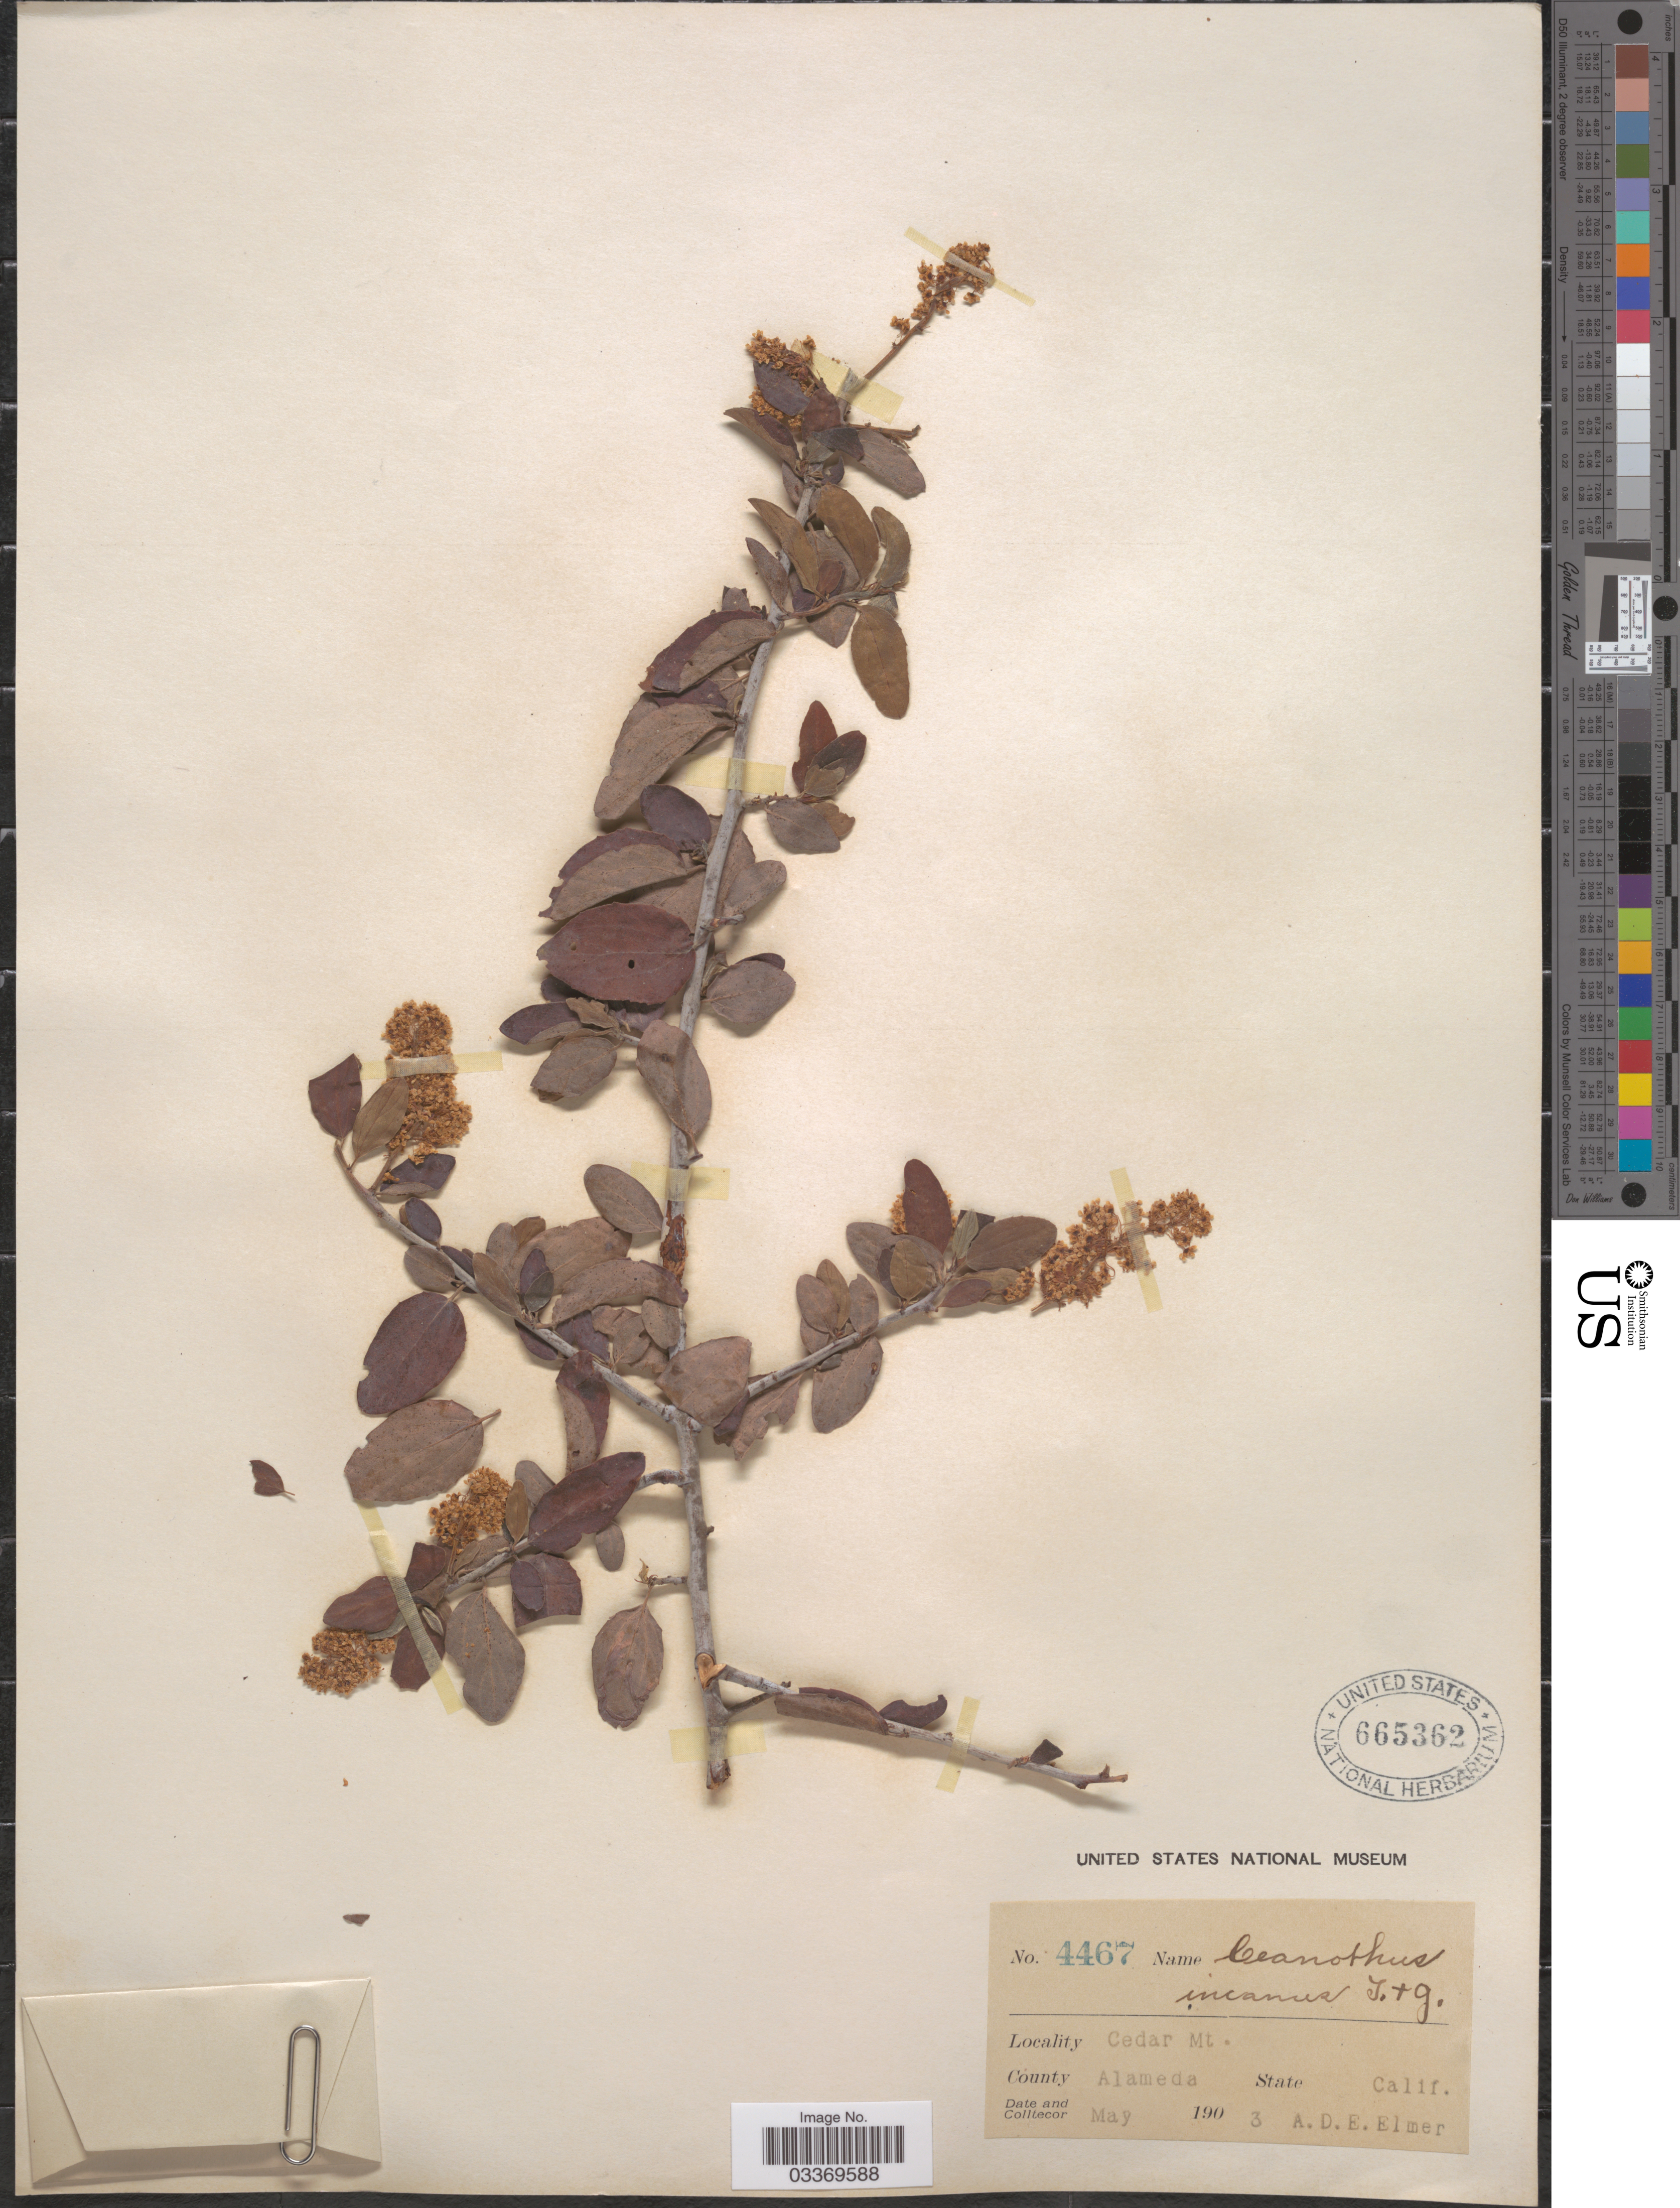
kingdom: Plantae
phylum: Tracheophyta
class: Magnoliopsida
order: Rosales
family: Rhamnaceae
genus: Ceanothus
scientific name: Ceanothus incanus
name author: Torr. & A. Gray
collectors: A. D. E. Elmer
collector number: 4467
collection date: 1903-05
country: United States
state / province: California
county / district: Alameda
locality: Cedar Mt. County Alameda.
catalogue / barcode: US 665362